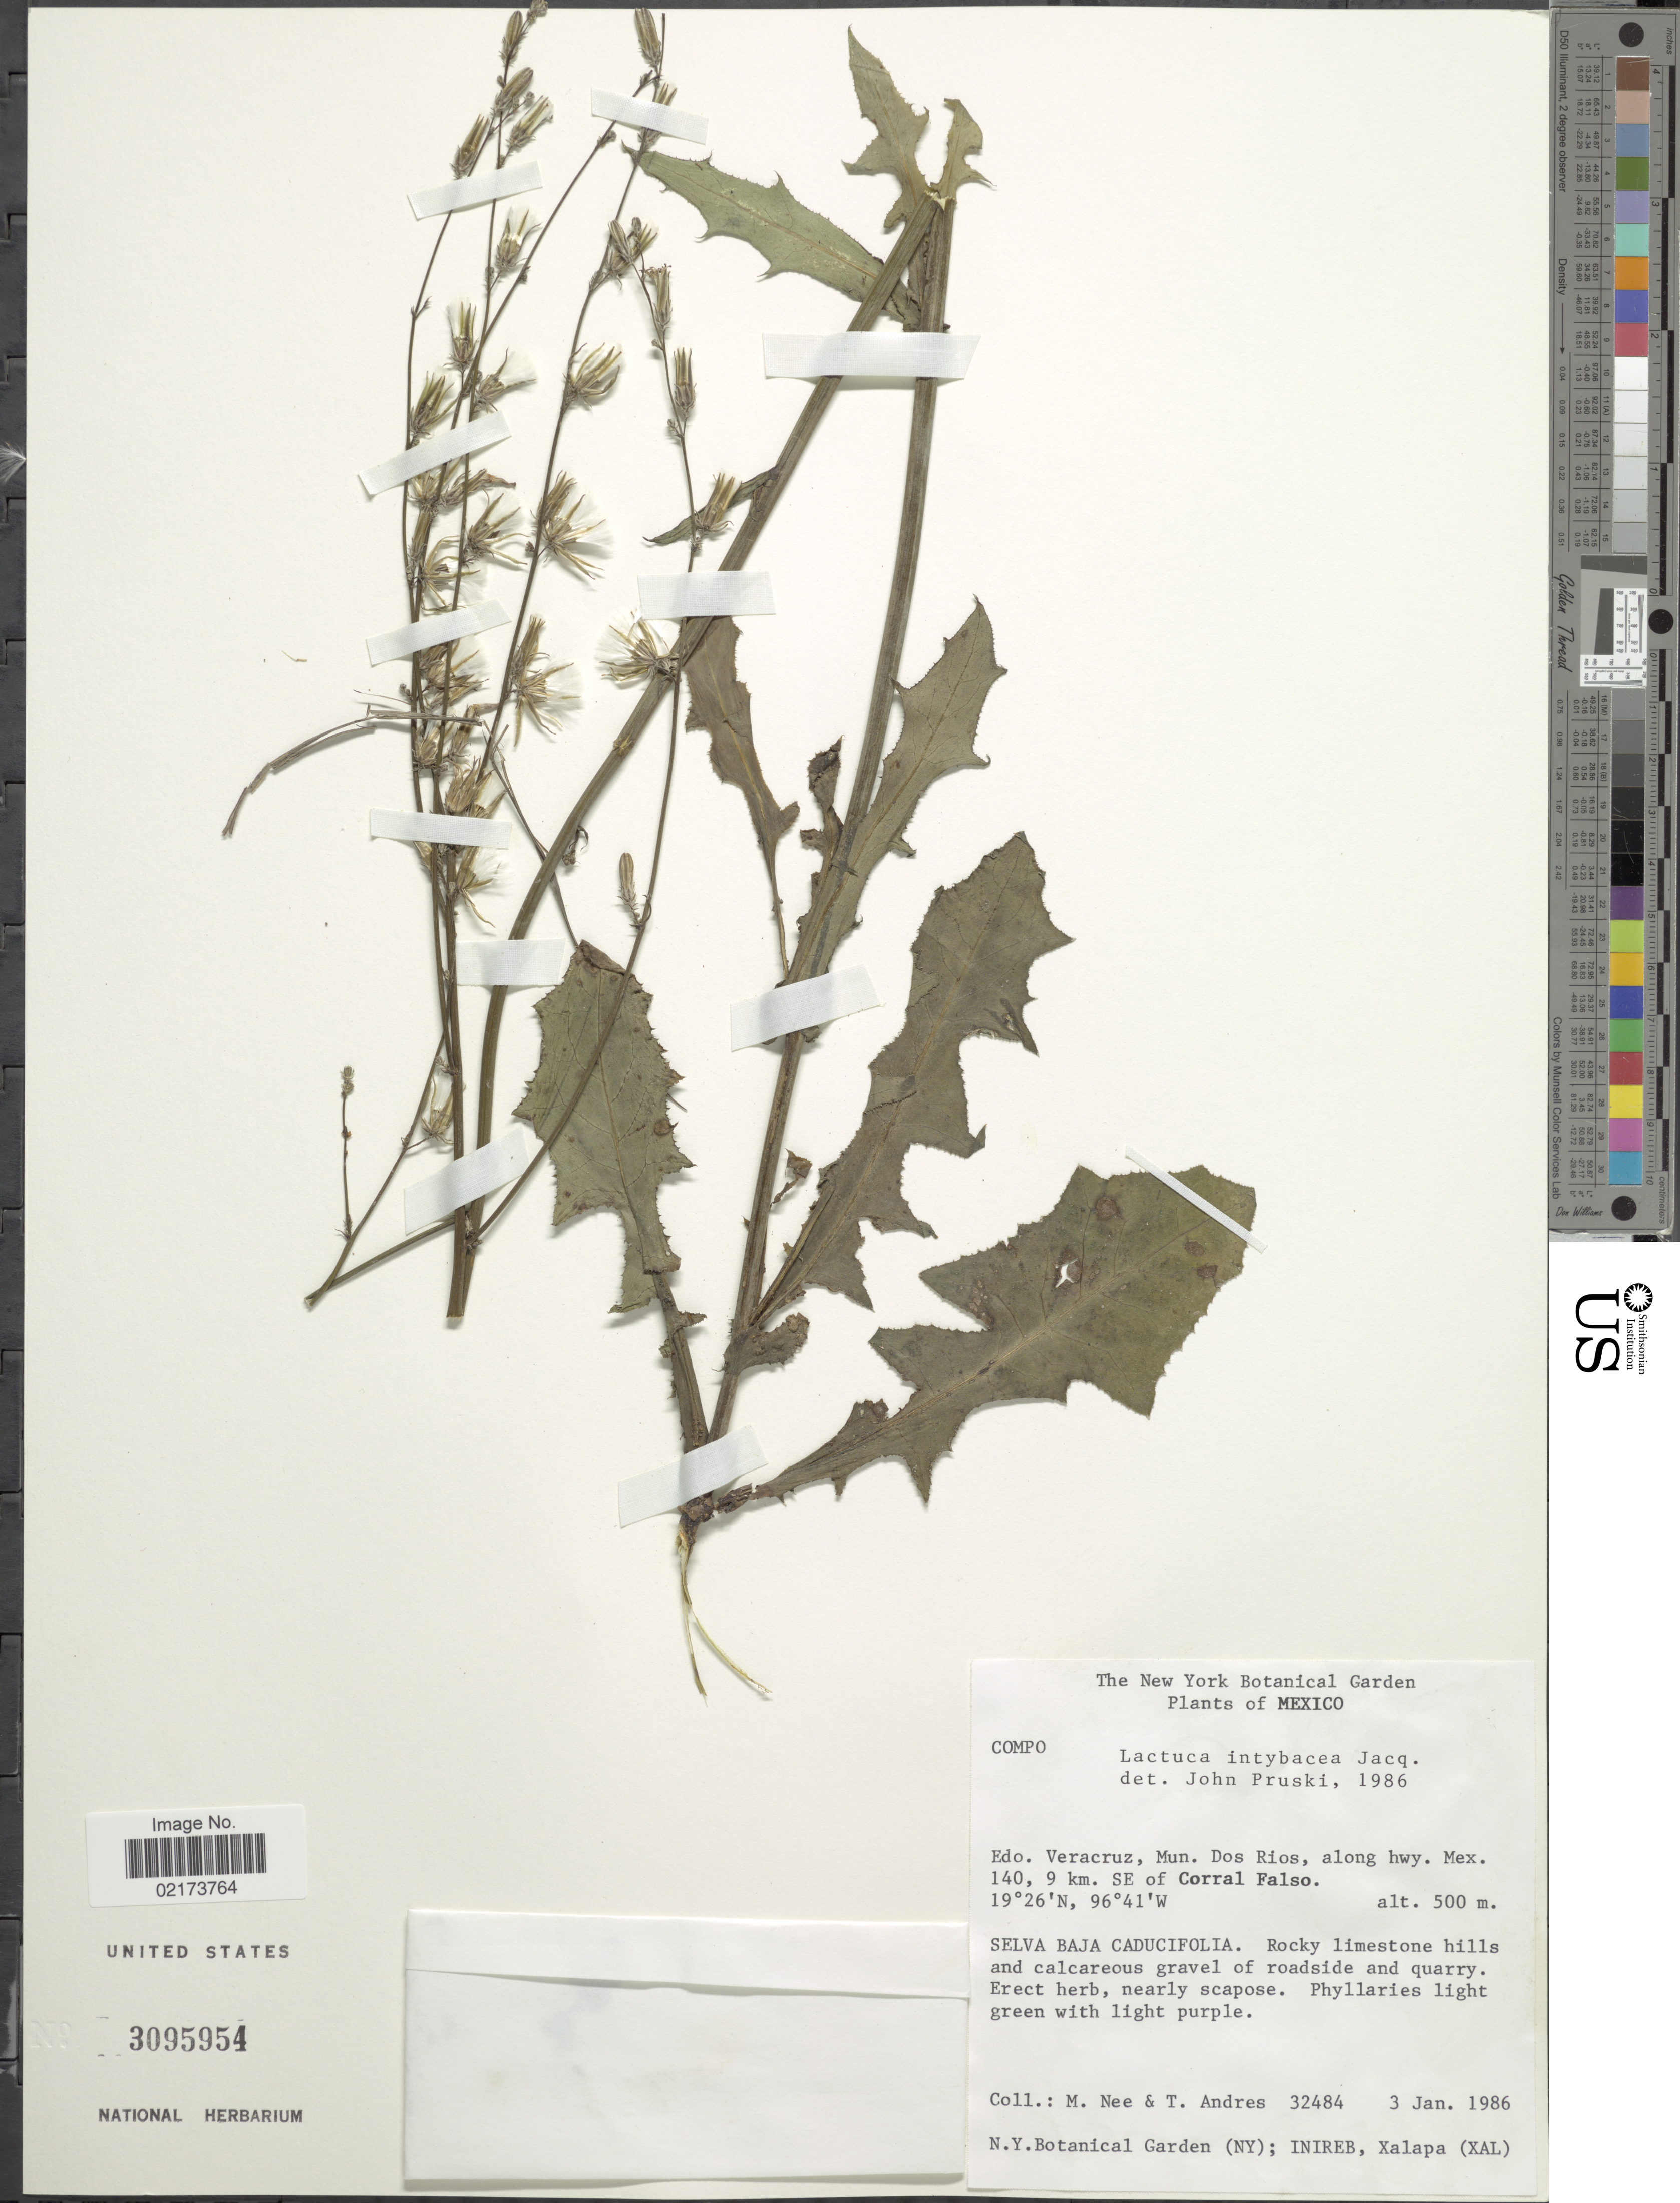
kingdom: Plantae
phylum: Tracheophyta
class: Magnoliopsida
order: Asterales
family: Asteraceae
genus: Lactuca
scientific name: Lactuca intybacea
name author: (Jacq.) P. Beauv.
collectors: M. Nee & T. Andres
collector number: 32484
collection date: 1986-01-03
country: Mexico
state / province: Veracruz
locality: Edo. Veracruz, Mun. Dos Rios, along hwy. Mex. 140, 9 km SE of Corral Falso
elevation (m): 500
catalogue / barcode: US 3095954